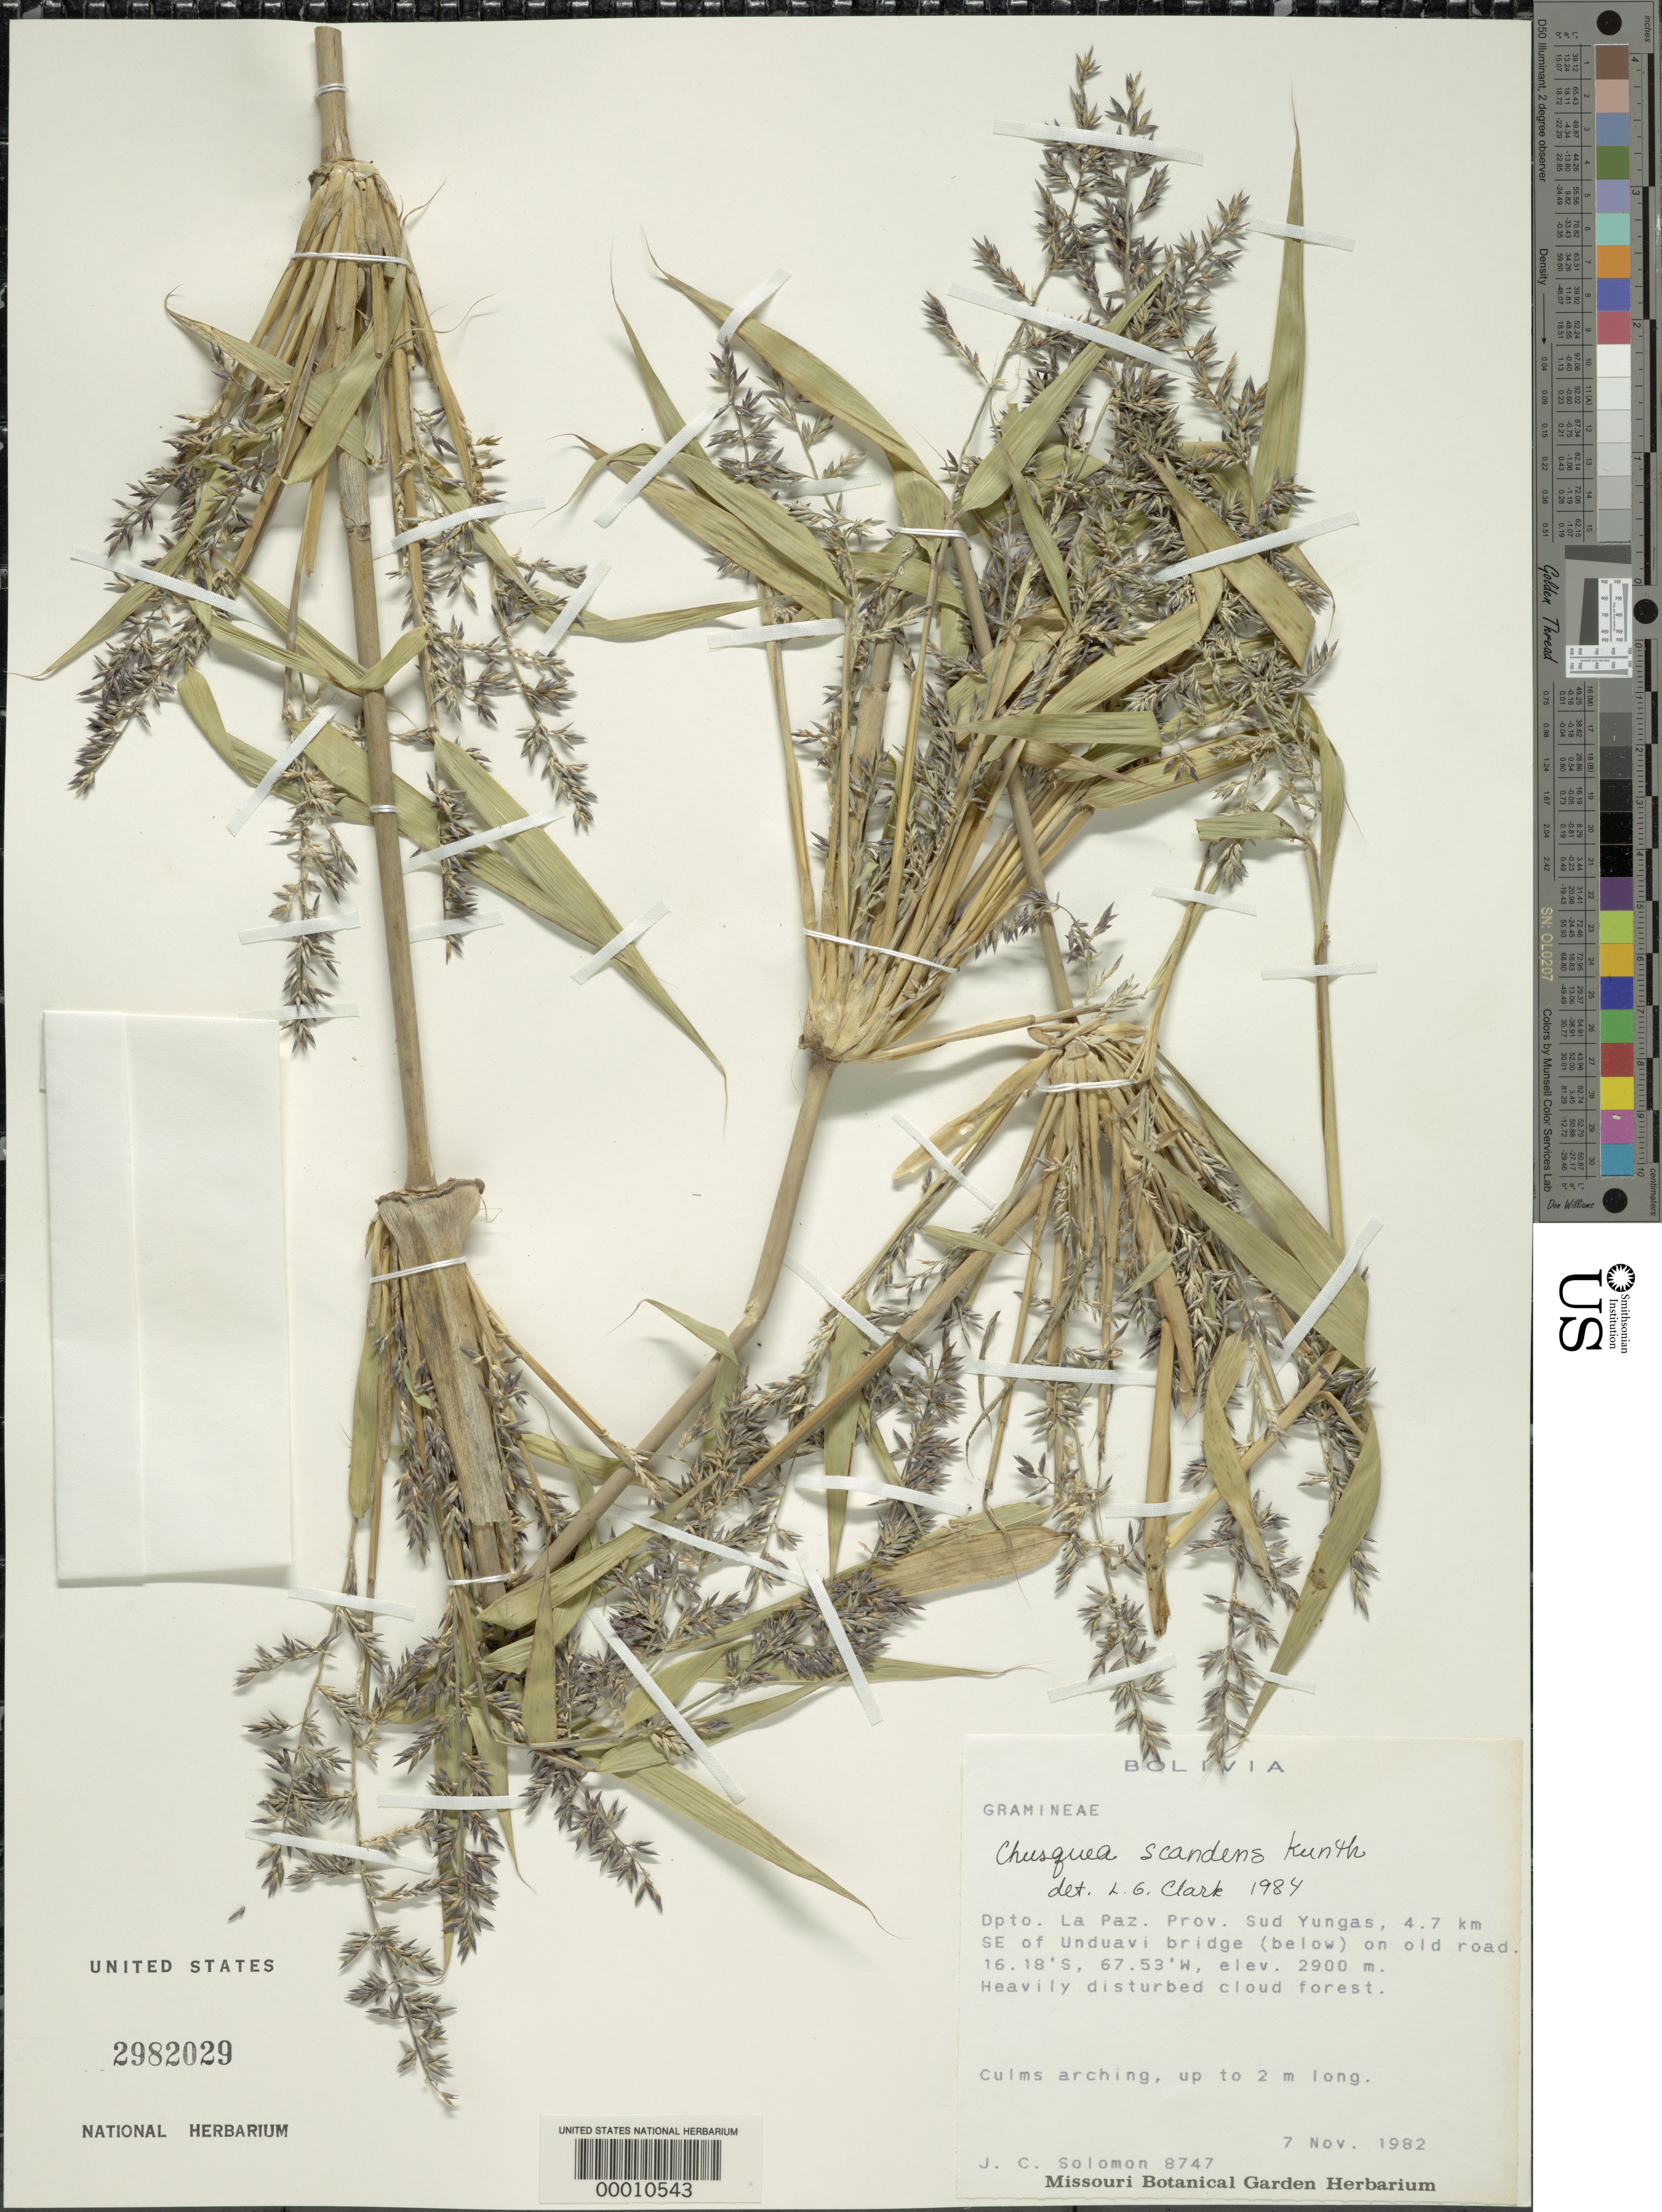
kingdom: Plantae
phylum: Tracheophyta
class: Liliopsida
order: Poales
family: Poaceae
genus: Chusquea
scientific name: Chusquea scandens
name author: Kunth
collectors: J. C. Solomon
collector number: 8747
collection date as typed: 07 Nov 1982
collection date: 1982-11-07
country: Bolivia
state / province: La Paz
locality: Prov. sud Yungas, 4.7 km SE of Unduavi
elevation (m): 2900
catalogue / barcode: US 2982029